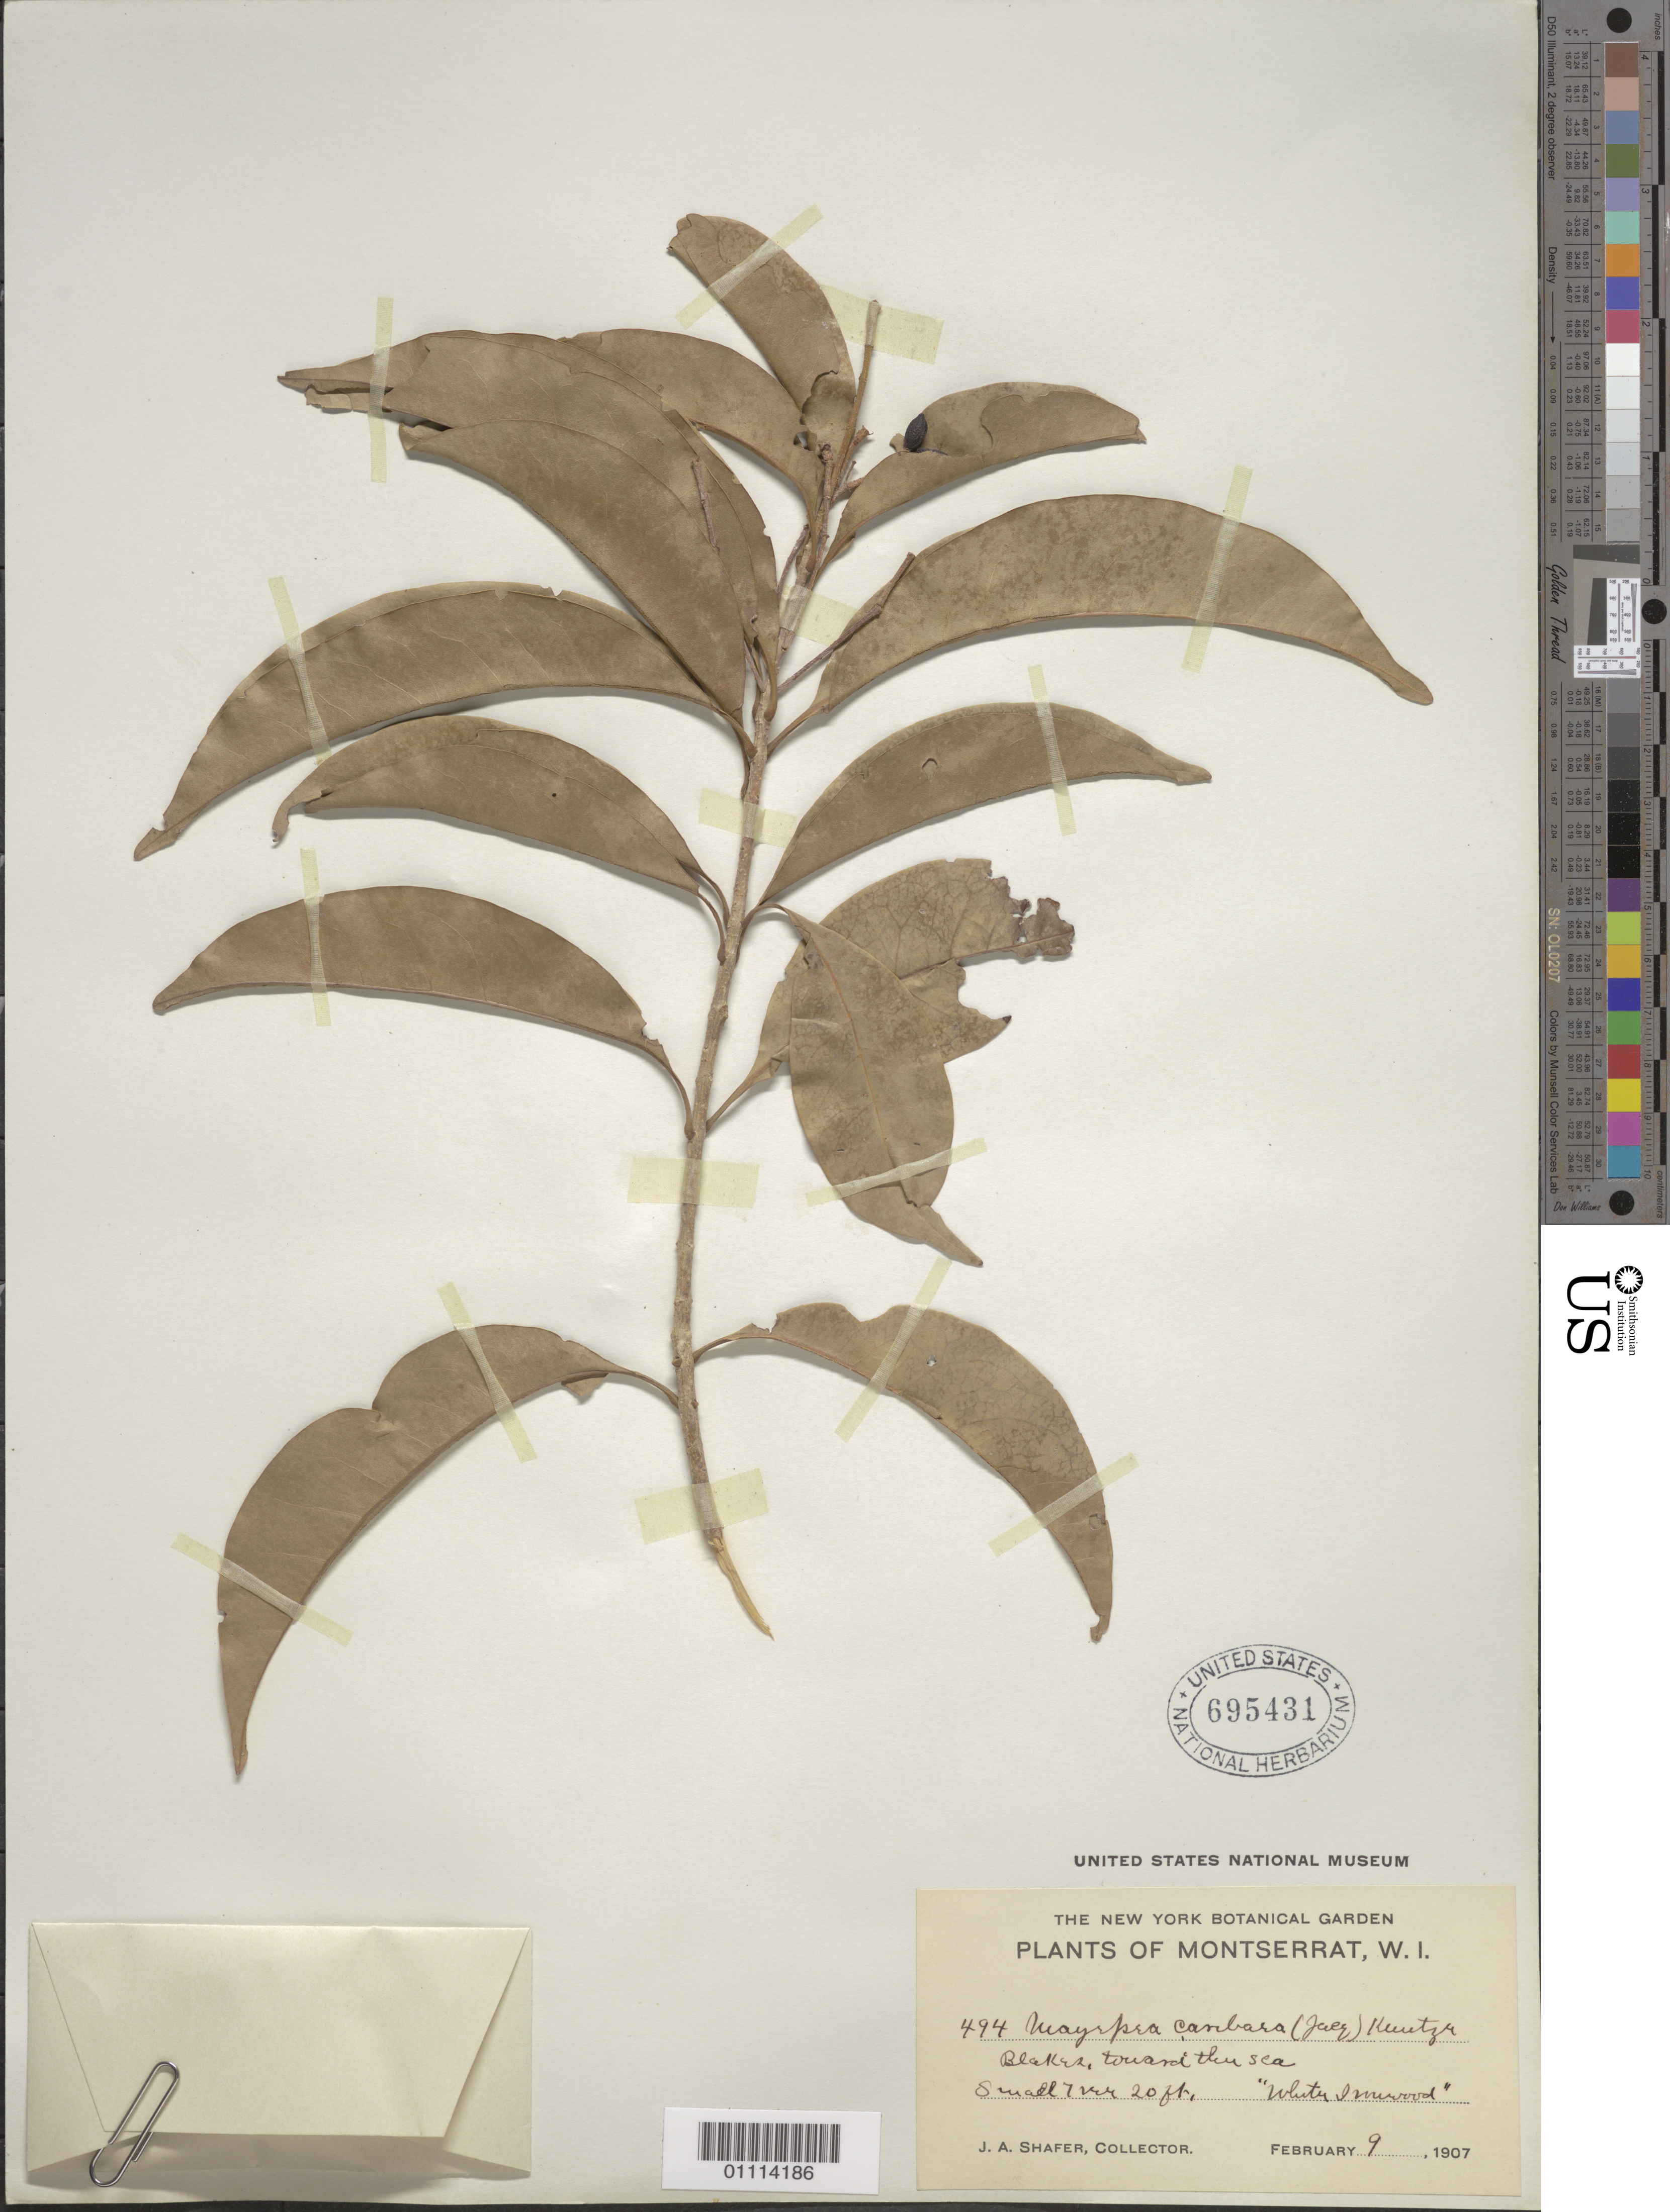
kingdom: Plantae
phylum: Tracheophyta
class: Magnoliopsida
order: Lamiales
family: Oleaceae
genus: Chionanthus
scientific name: Chionanthus compactus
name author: Sw.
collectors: J. A. Shafer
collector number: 494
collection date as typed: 09 Feb 1907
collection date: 1907-02-09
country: Montserrat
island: Montserrat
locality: Blakes, toward the sea.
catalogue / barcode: US 695431